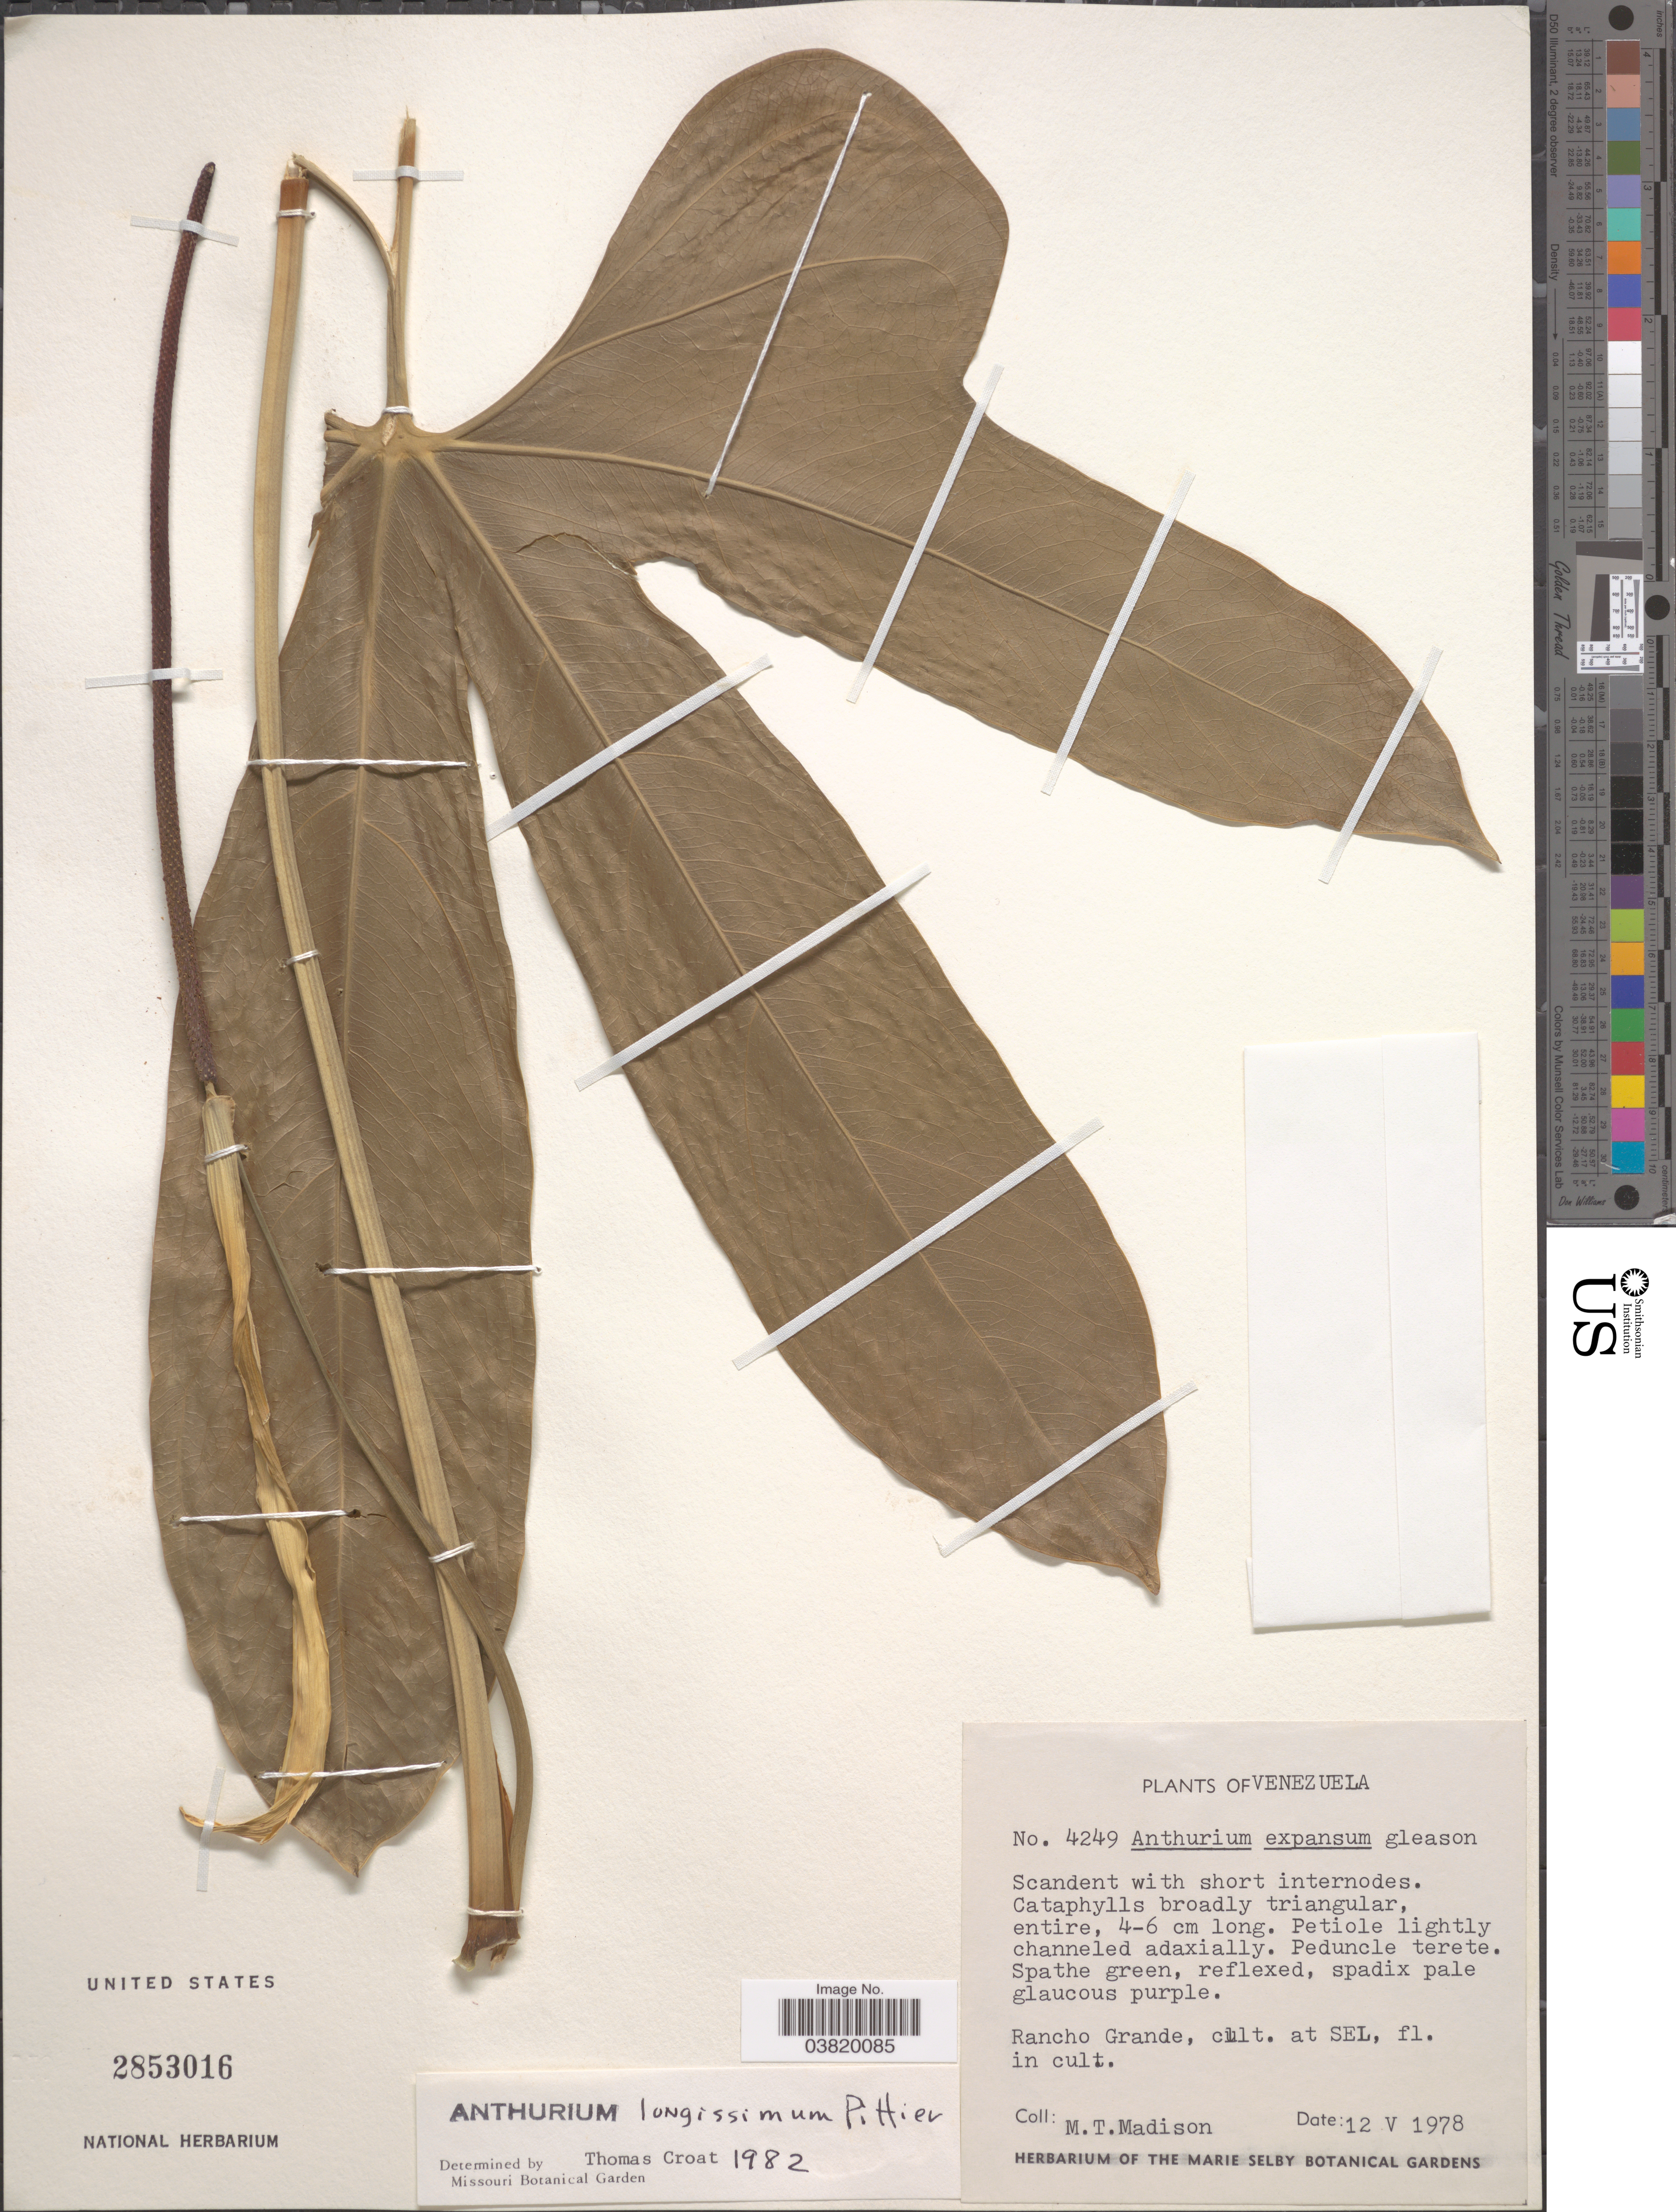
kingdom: Plantae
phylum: Tracheophyta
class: Liliopsida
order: Alismatales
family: Araceae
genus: Anthurium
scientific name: Anthurium longissimum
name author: Pittier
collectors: M. T. Madison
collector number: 4249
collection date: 1978-05-12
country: Venezuela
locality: Rancho Grande.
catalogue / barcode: US 2853016